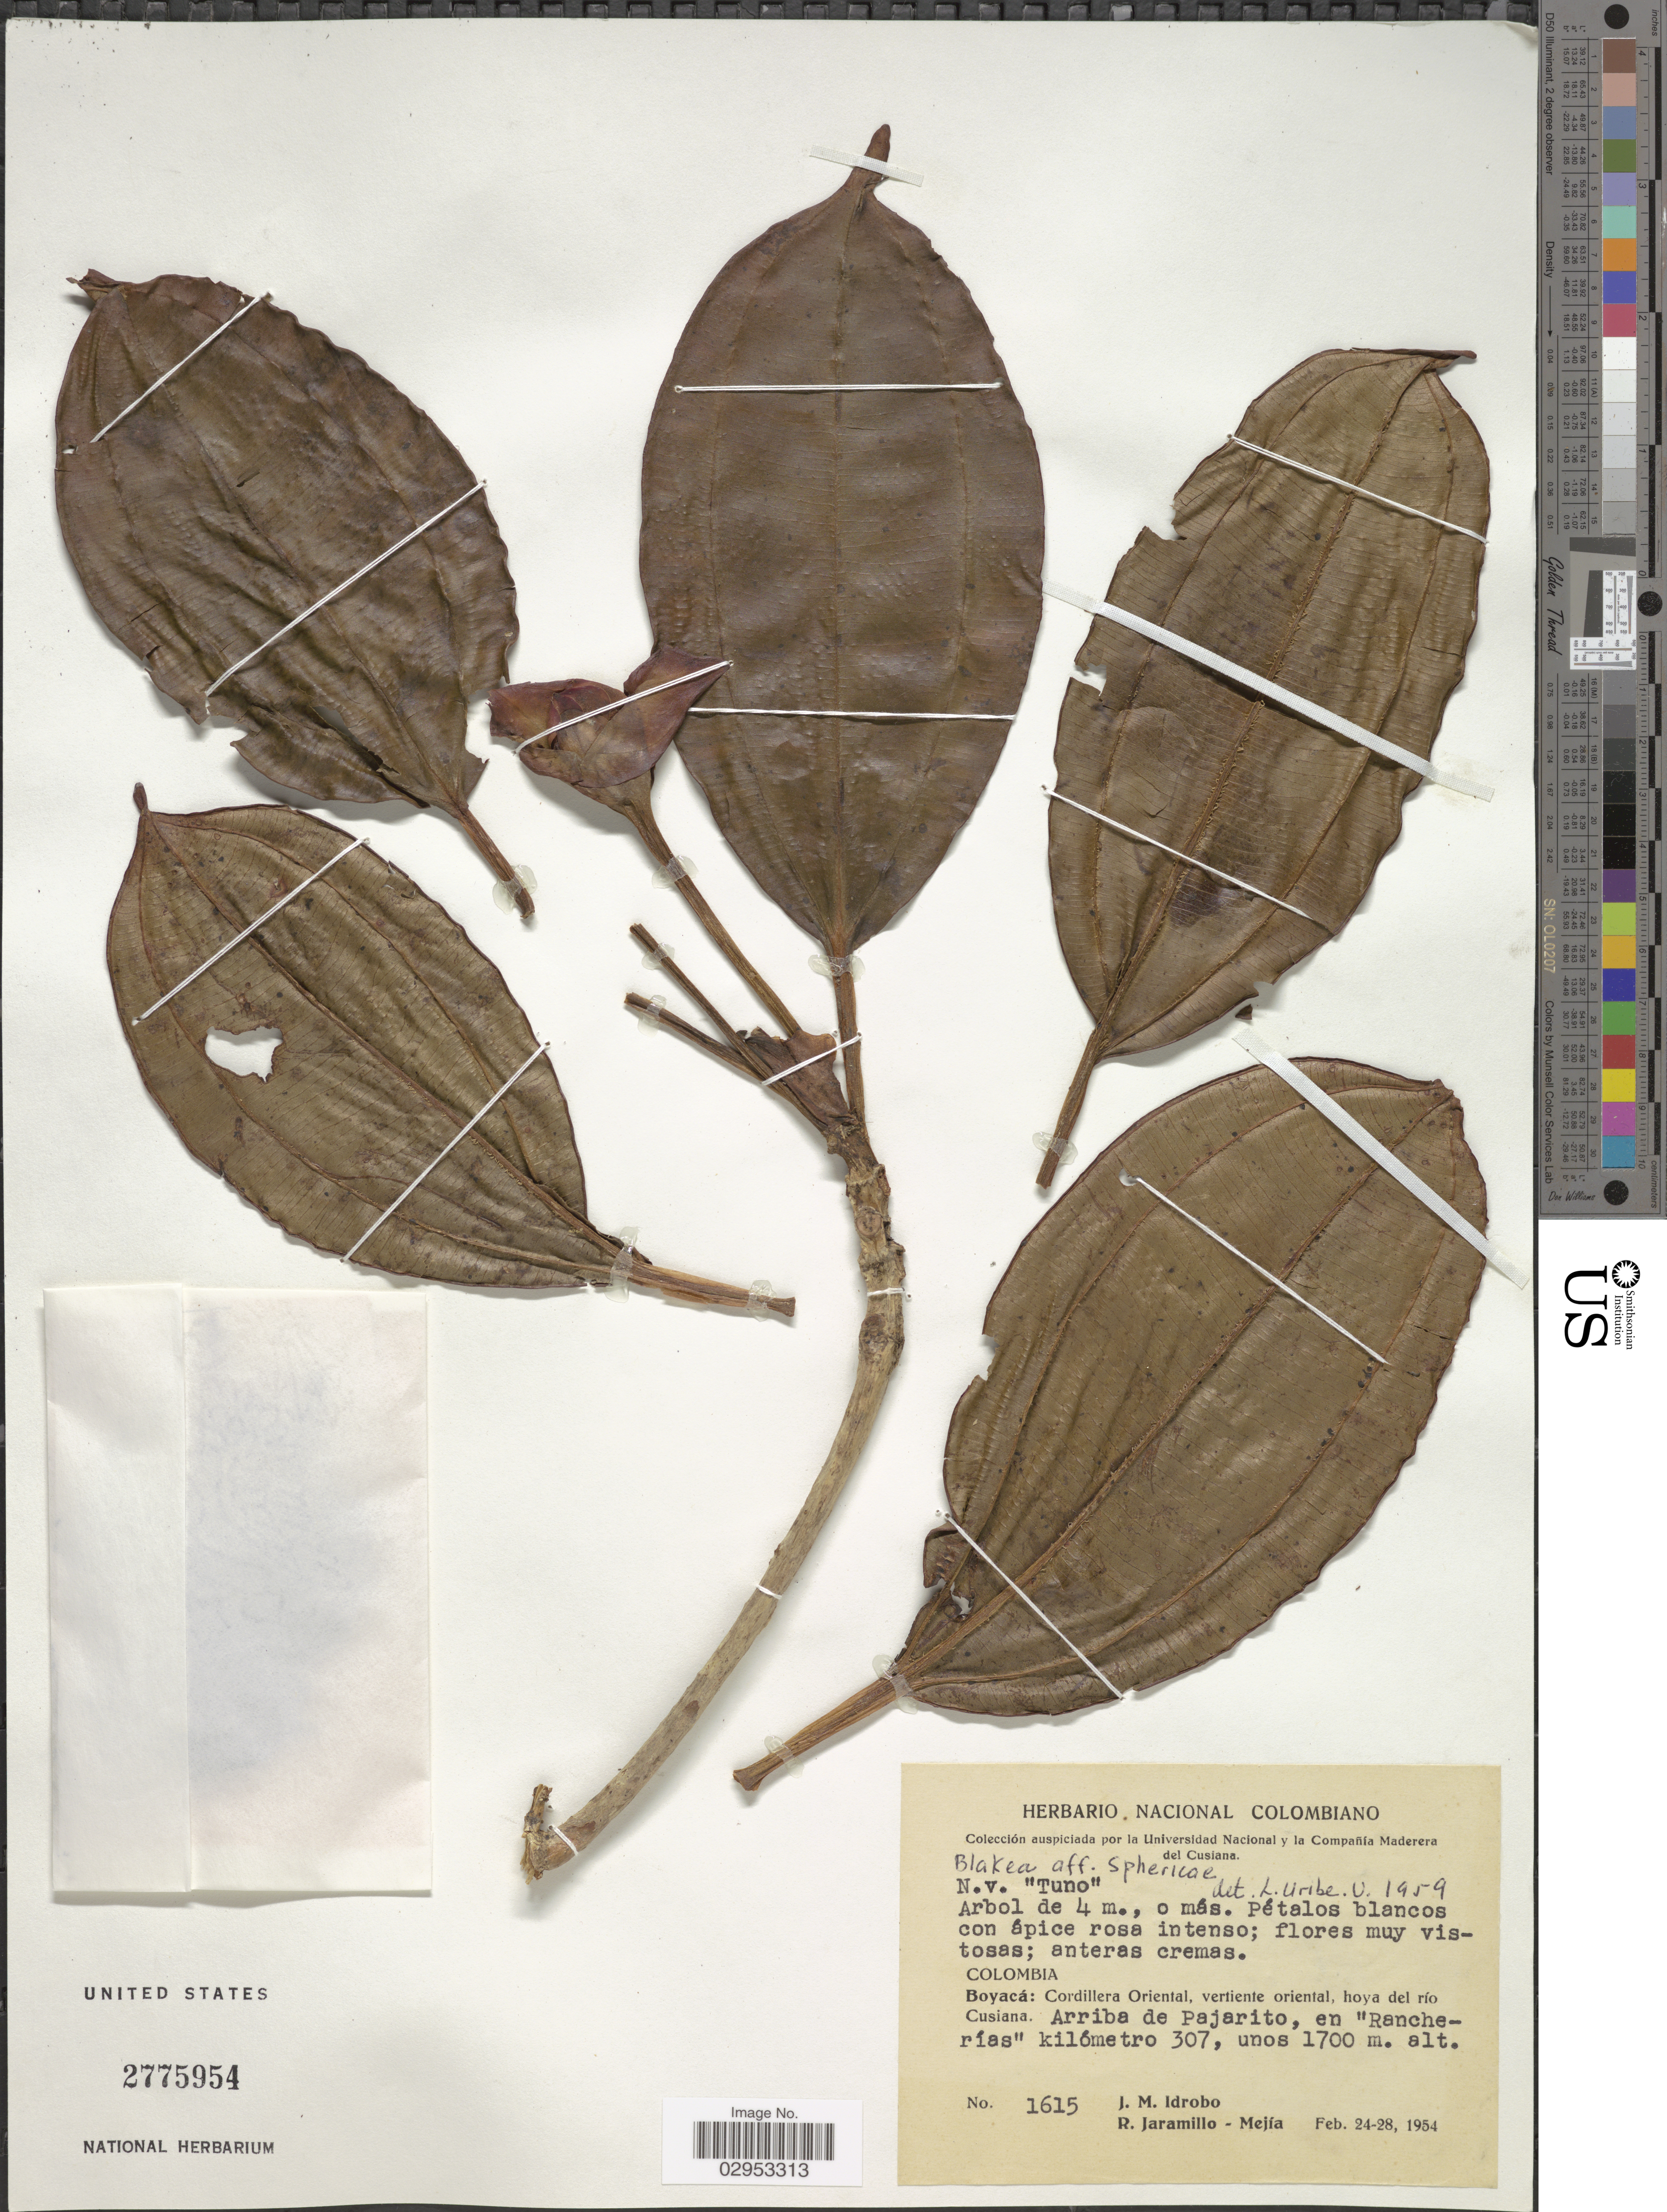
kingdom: Plantae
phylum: Tracheophyta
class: Magnoliopsida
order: Myrtales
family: Melastomataceae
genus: Blakea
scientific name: Blakea quadrangularis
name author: Triana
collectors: J. M. Idrobo & R. Jaramillo M.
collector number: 1615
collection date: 1954-02-24/1954-02-28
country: Colombia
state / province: Boyacá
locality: Cordillera Oriental, vertiente oriental, hoya del río Cusiana. Arriba de Pajarito, en "Rancherías" kilómetro 307.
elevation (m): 1700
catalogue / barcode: US 2775954